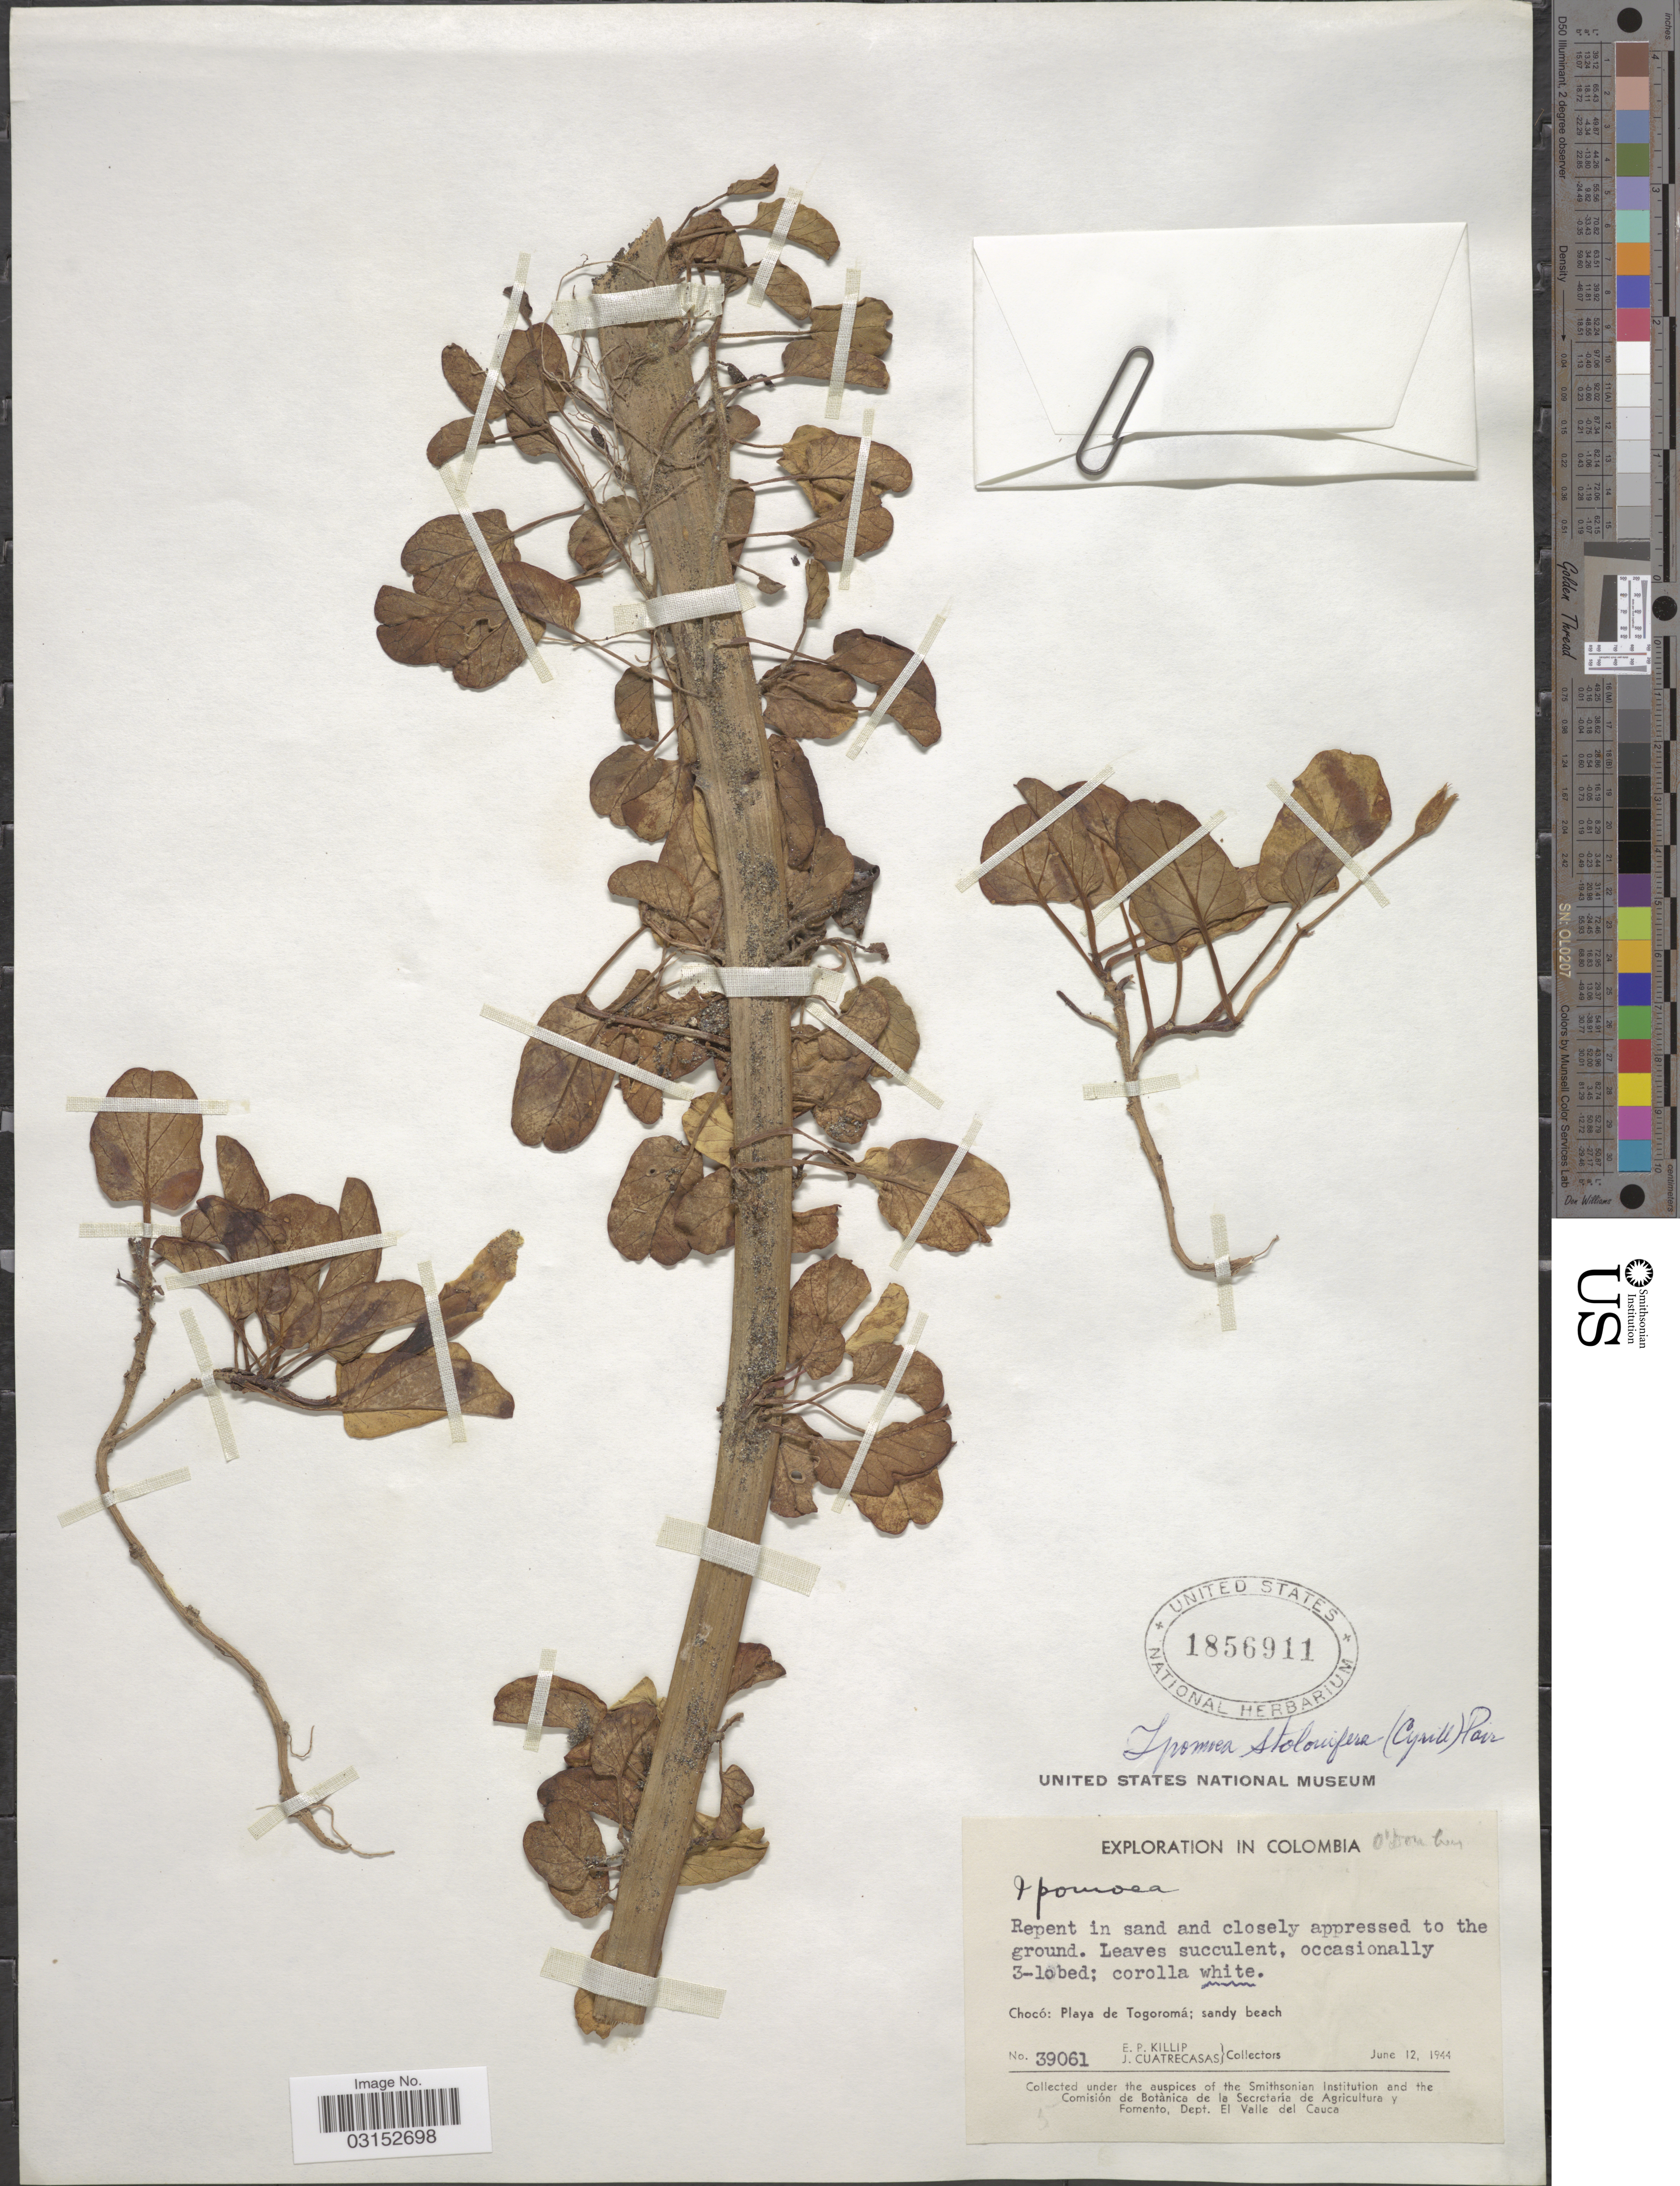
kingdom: Plantae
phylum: Tracheophyta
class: Magnoliopsida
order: Solanales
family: Convolvulaceae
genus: Ipomoea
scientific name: Ipomoea imperati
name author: (Vahl) Griseb.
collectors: E. P. Killip & J. Cuatrecasas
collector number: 39061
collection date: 1944-06-12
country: Colombia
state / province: Chocó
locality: Playa de Togoromá; sandy beach.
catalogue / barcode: US 1856911